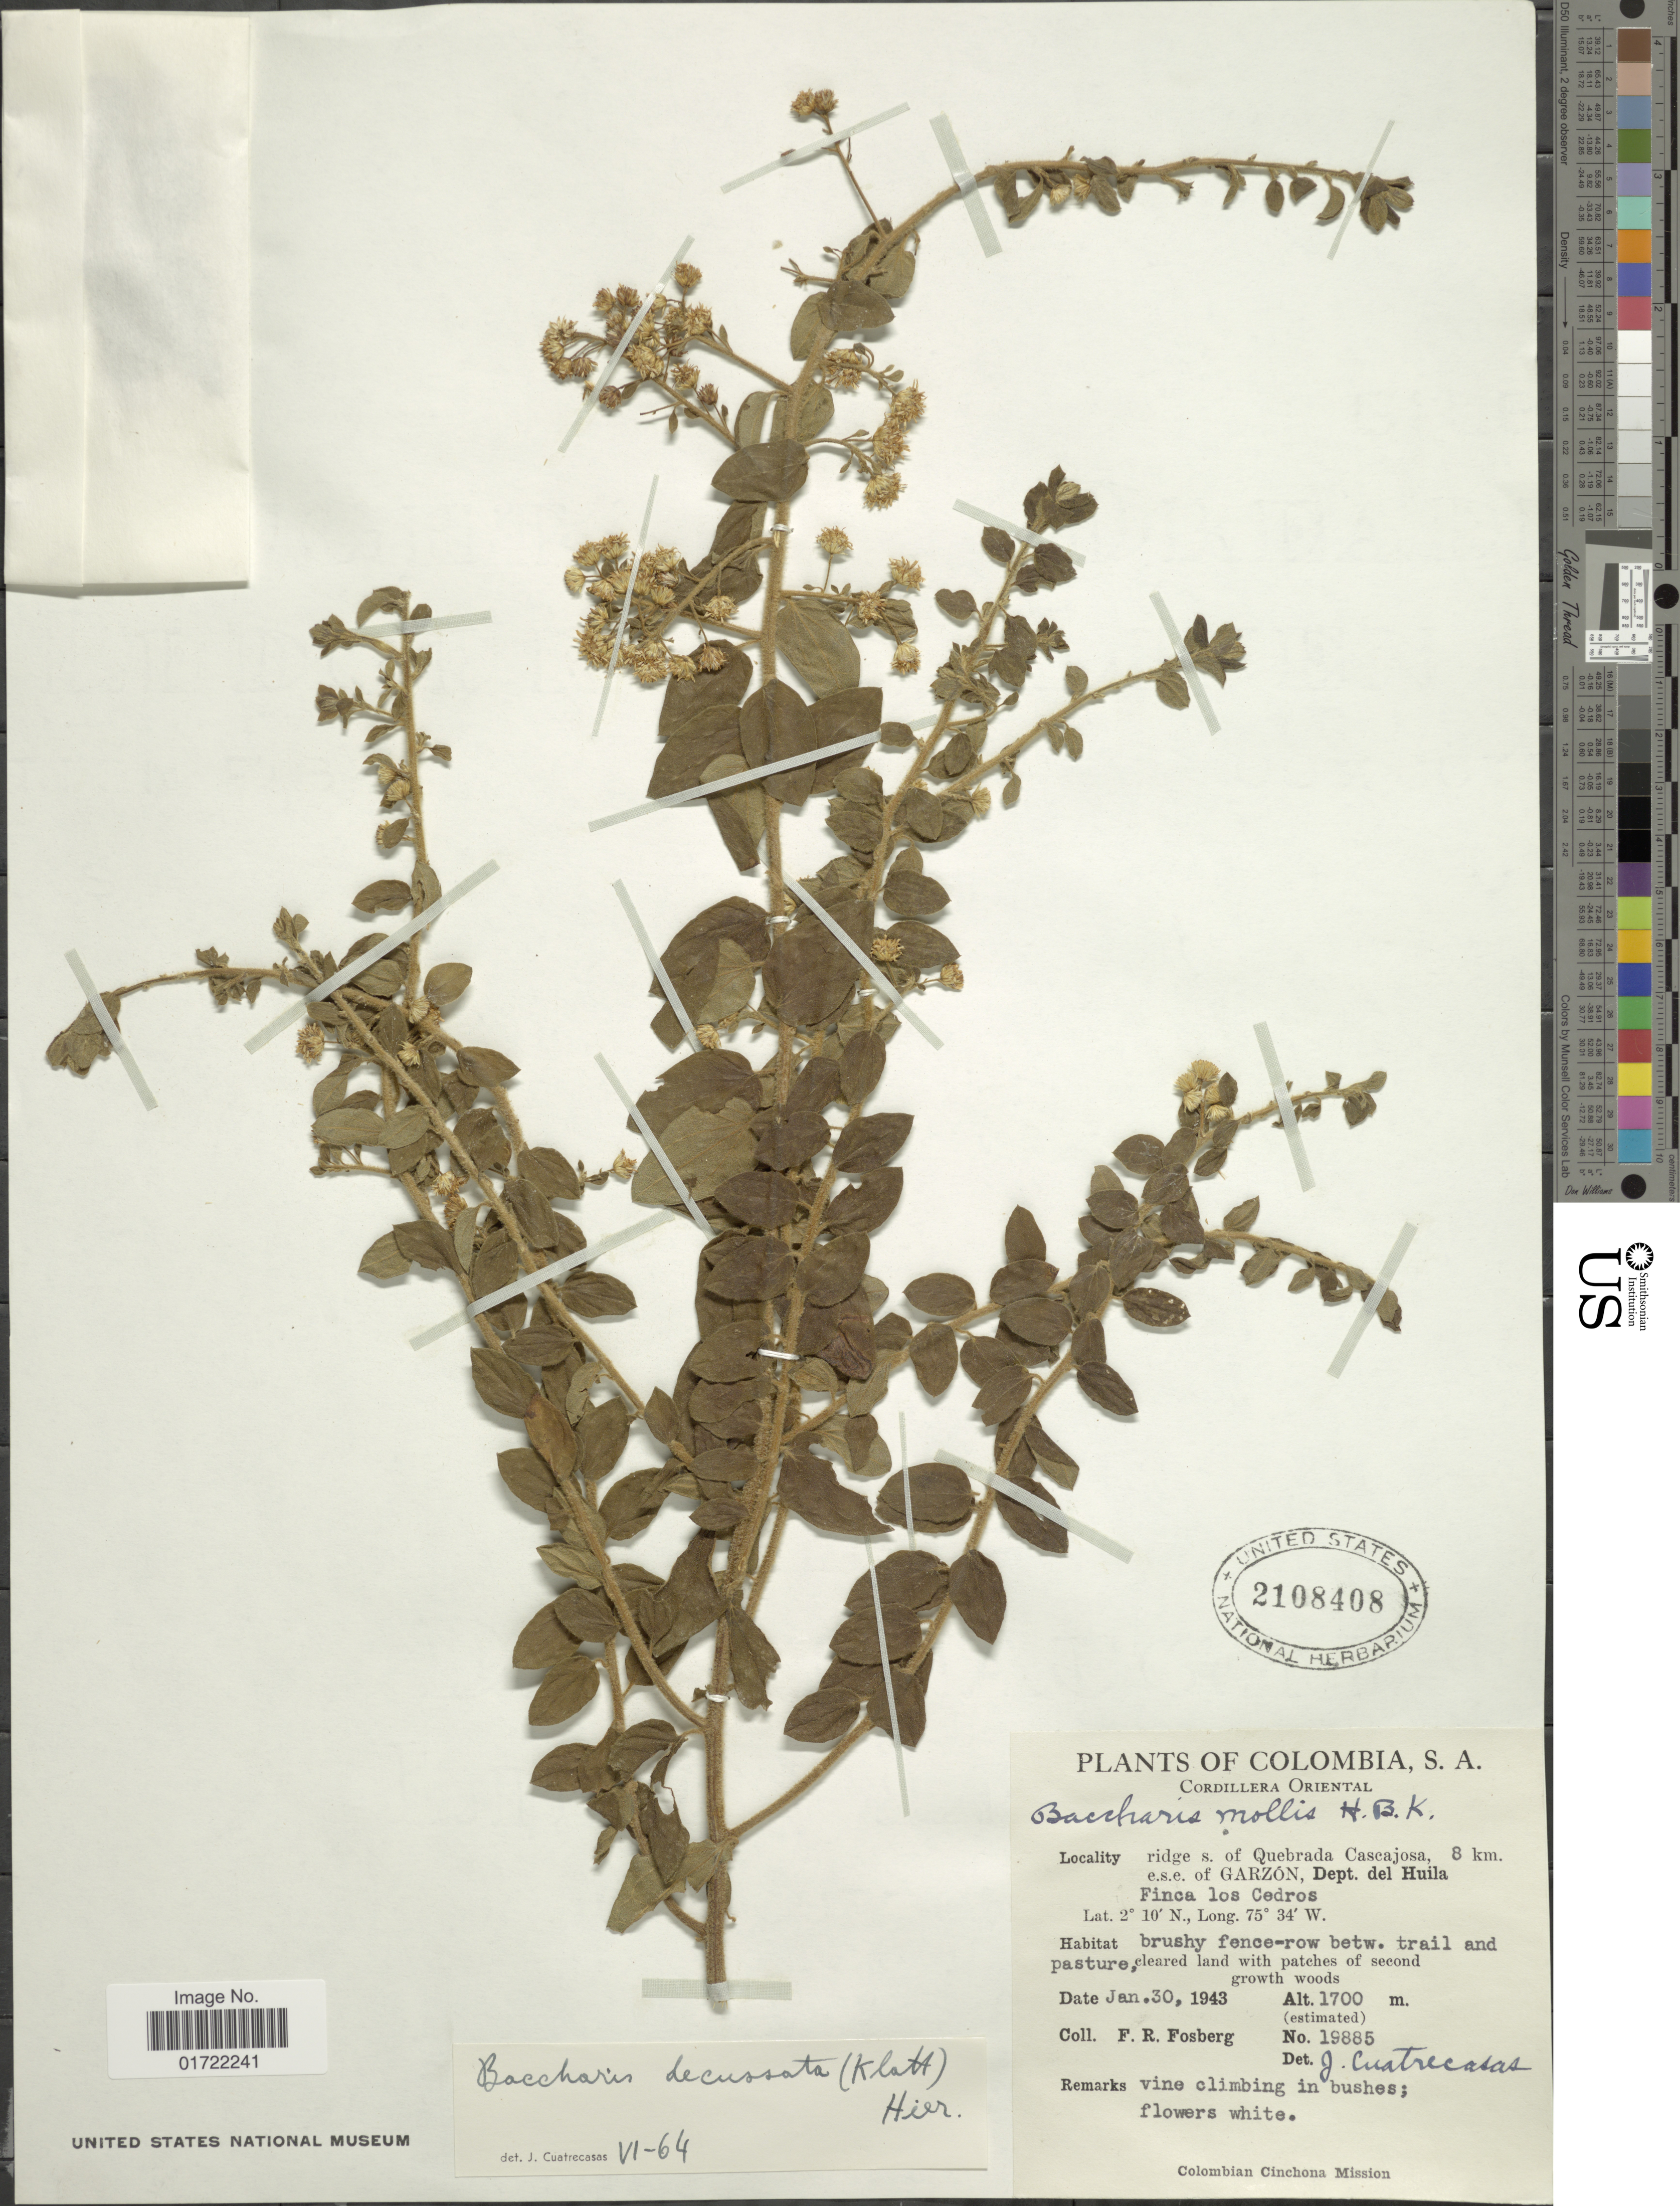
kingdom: Plantae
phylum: Tracheophyta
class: Magnoliopsida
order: Asterales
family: Asteraceae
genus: Baccharis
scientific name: Baccharis decussata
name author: (Klatt) Hieron.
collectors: F. R. Fosberg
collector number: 19885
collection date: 1943-01-30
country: Colombia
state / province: Huila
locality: Cordillera Oriental, ridge s of Quebrada Cascajosa, 8 km e.s.e. of Garzon, Finca los Cedros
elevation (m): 1700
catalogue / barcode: US 2108408